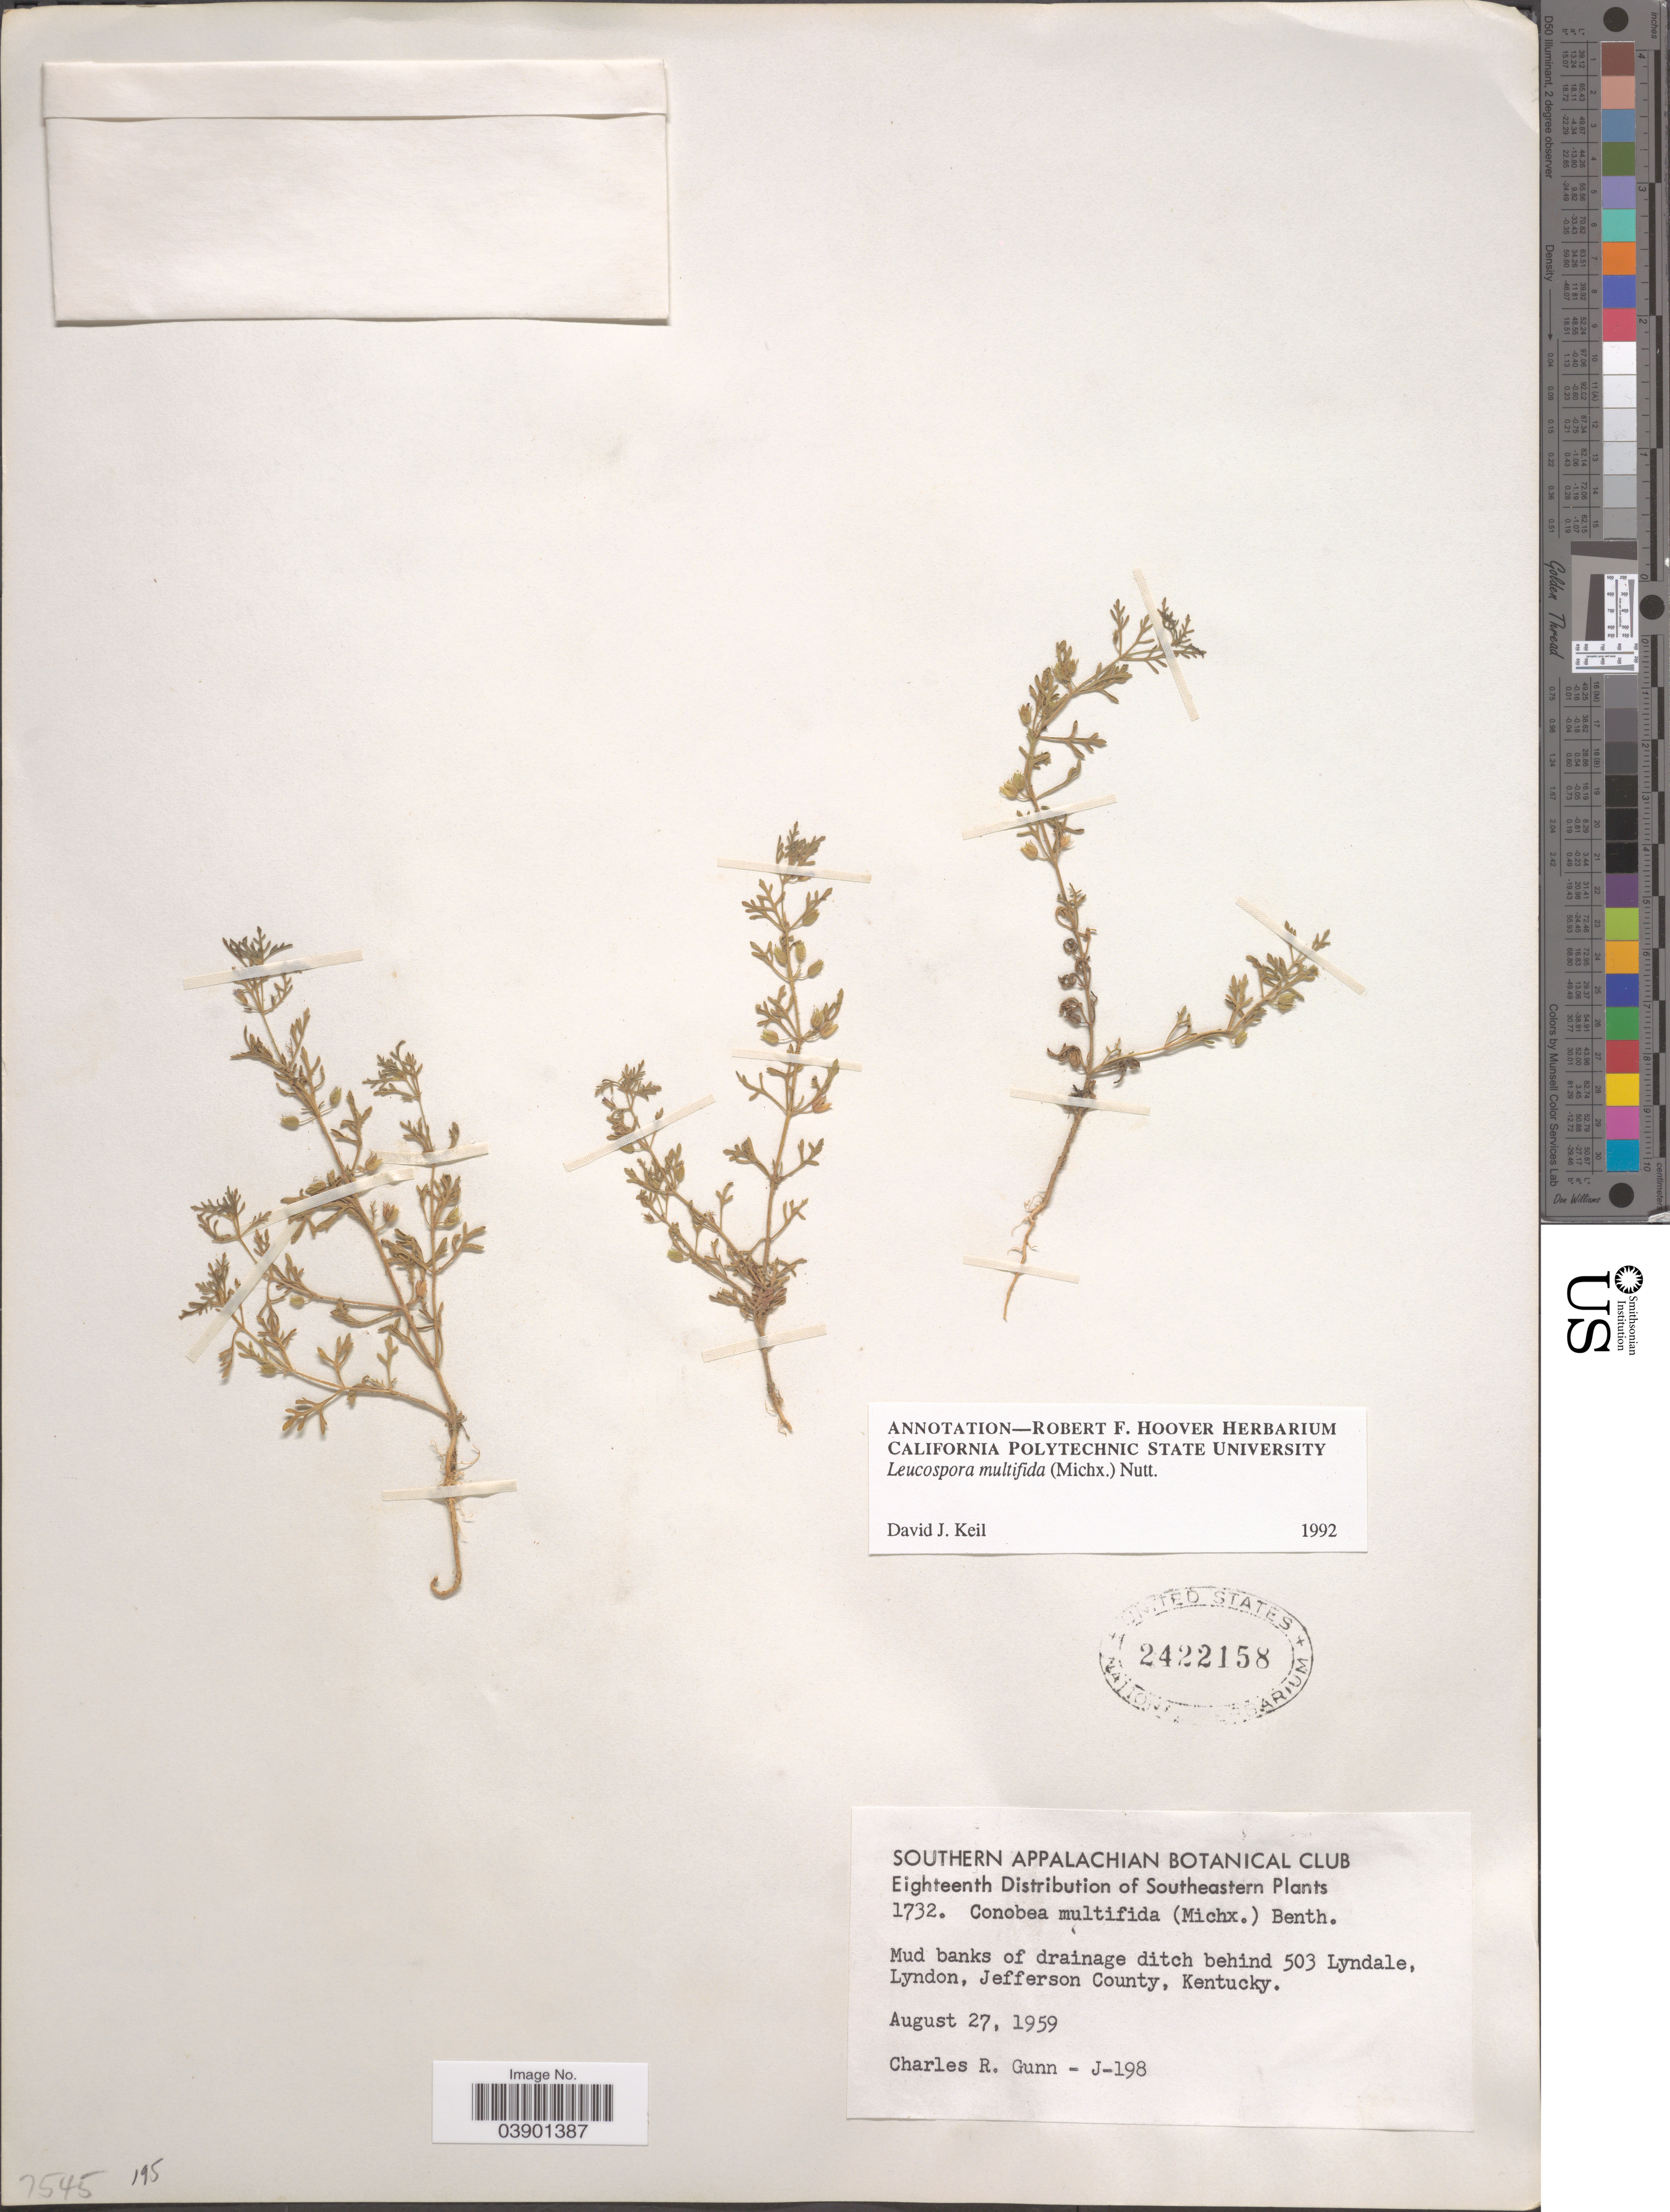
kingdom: Plantae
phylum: Tracheophyta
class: Magnoliopsida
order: Lamiales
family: Plantaginaceae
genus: Leucospora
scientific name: Leucospora multifida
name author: (Michx.) Nutt.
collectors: C. R. Gunn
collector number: J-198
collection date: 1959-08-27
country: United States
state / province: Kentucky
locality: Southeastern. Mud banks of drainage ditch behind 503 Lyndale, Lyndon, Jefferson County.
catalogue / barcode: US 2422158